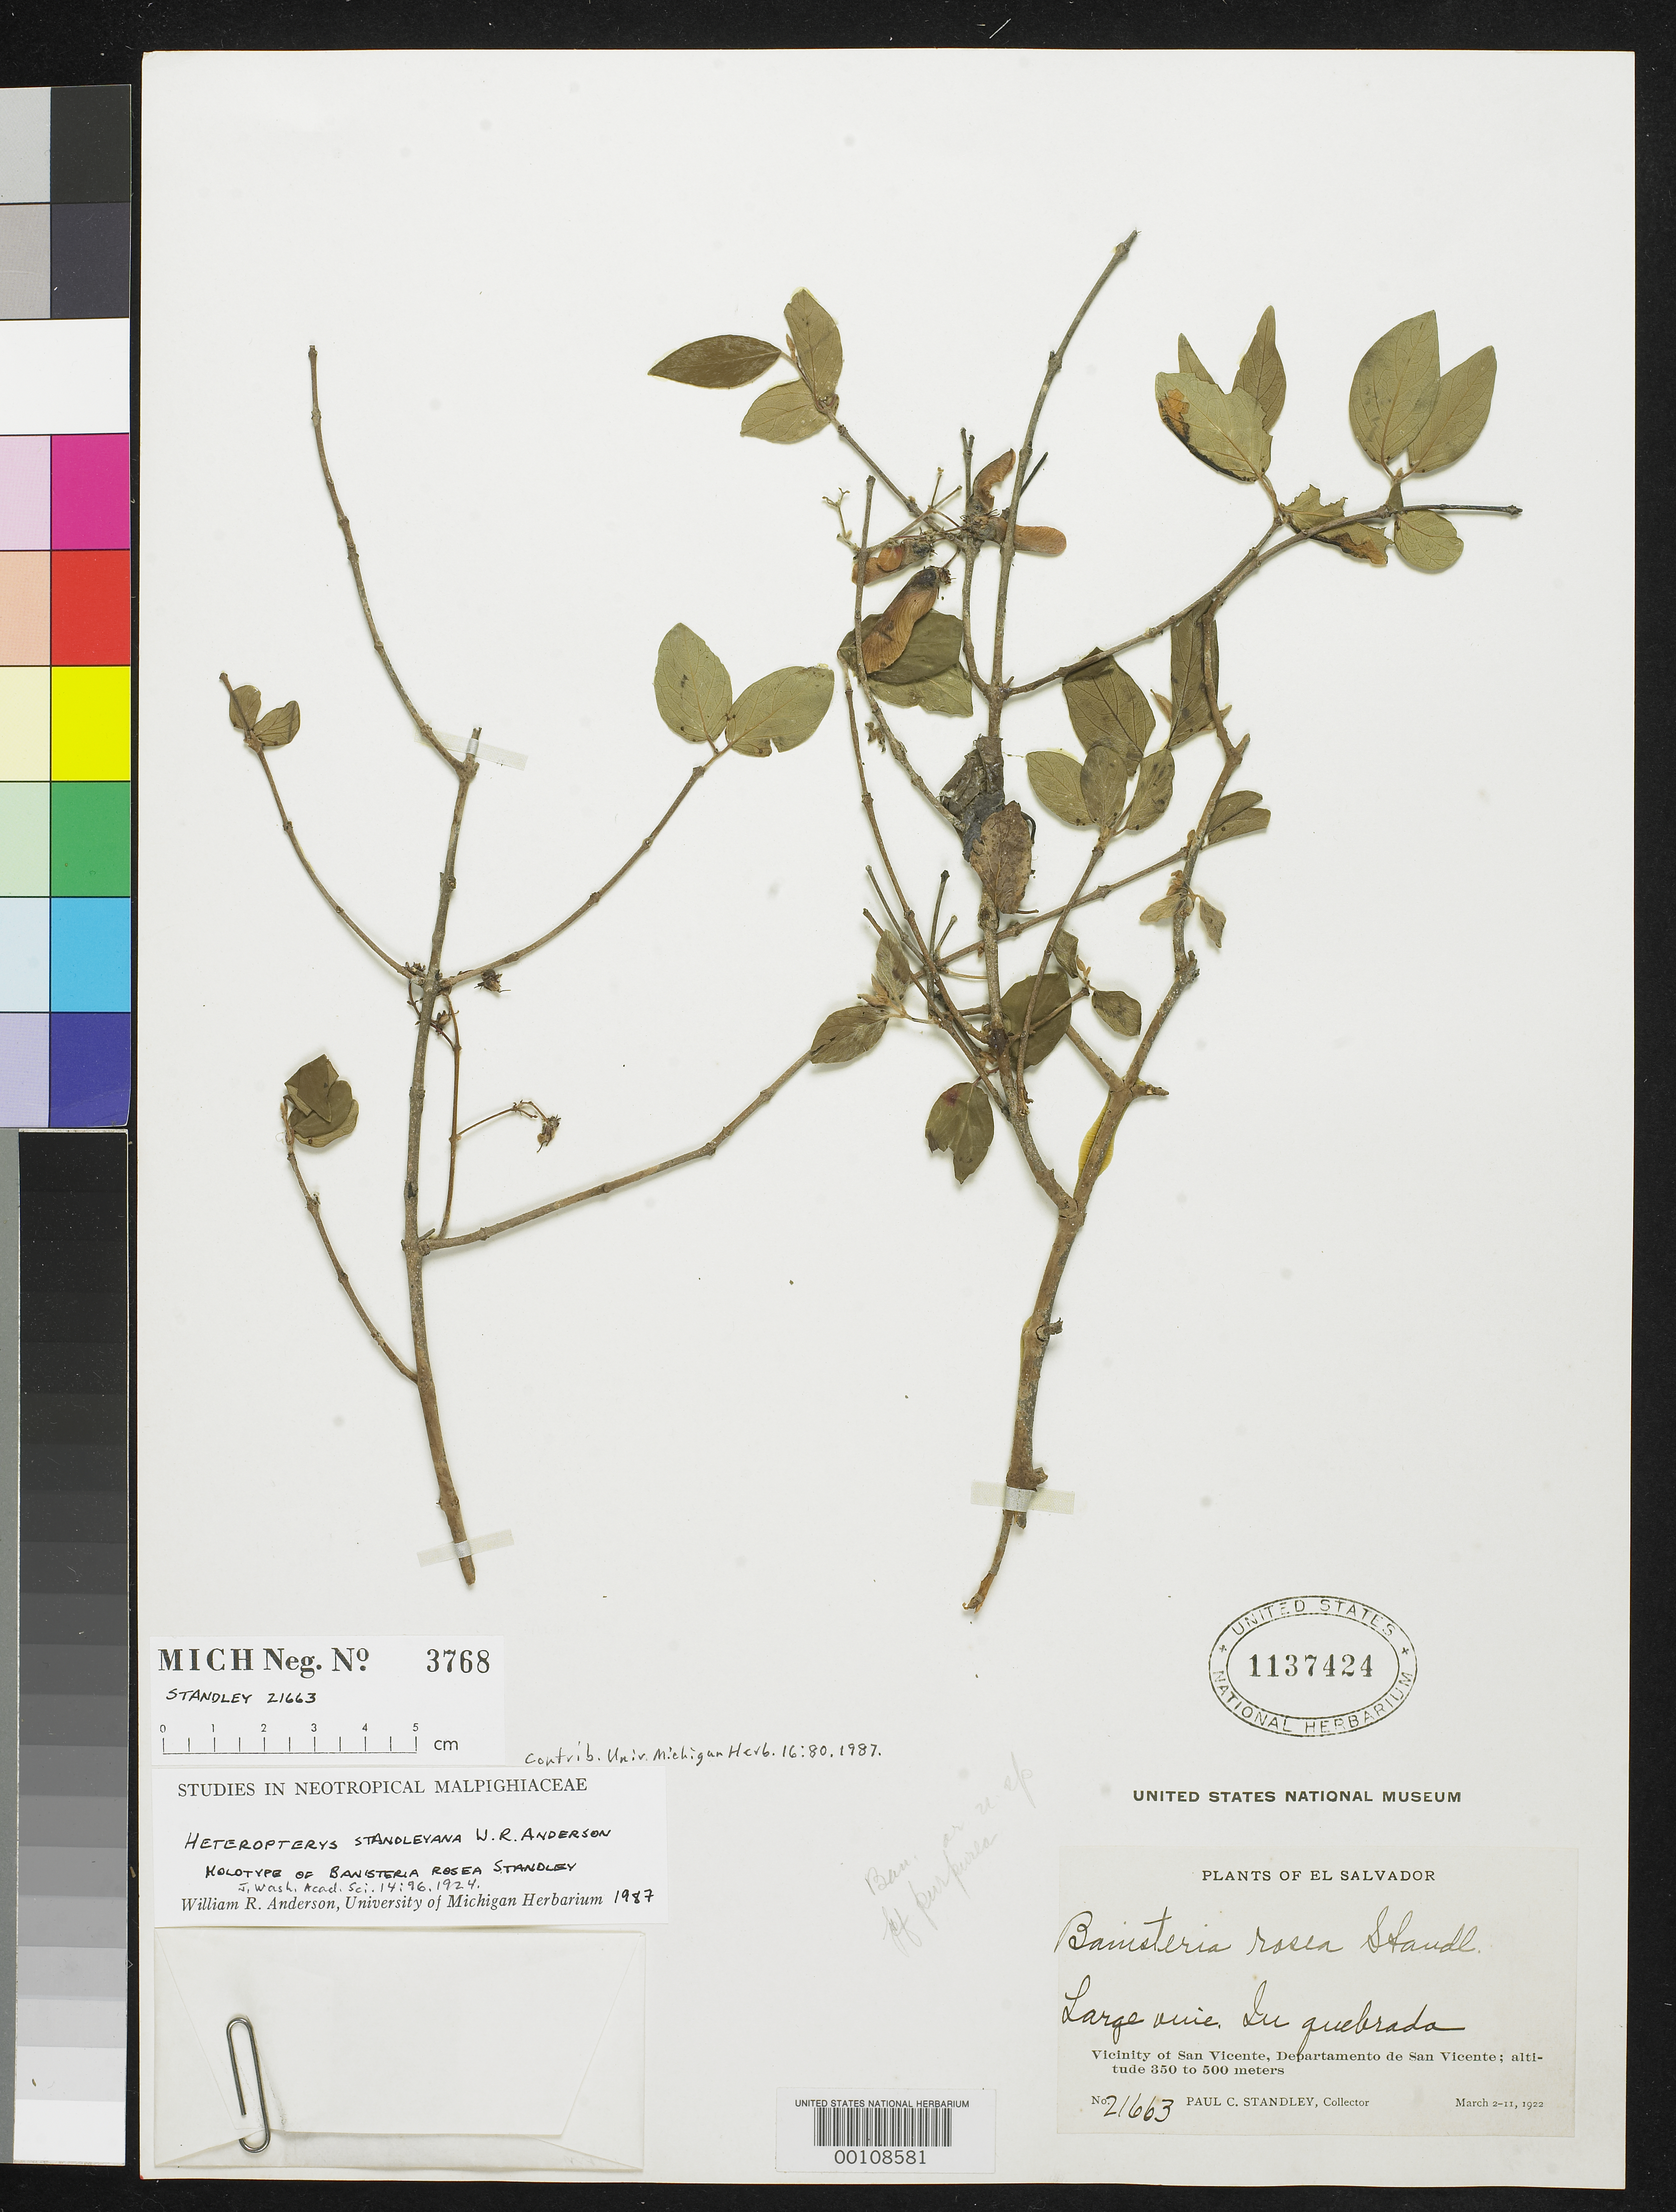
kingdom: Plantae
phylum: Tracheophyta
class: Magnoliopsida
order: Malpighiales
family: Malpighiaceae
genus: Banisteria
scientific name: Banisteria rosea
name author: Standl.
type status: Holotype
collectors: P. C. Standley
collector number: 21663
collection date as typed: March 2-11, 1922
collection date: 1922-03-02/1922-03-11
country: El Salvador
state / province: San Vincente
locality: Volcan de San Vicente, near town of San Vicente.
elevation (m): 350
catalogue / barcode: US 1137424